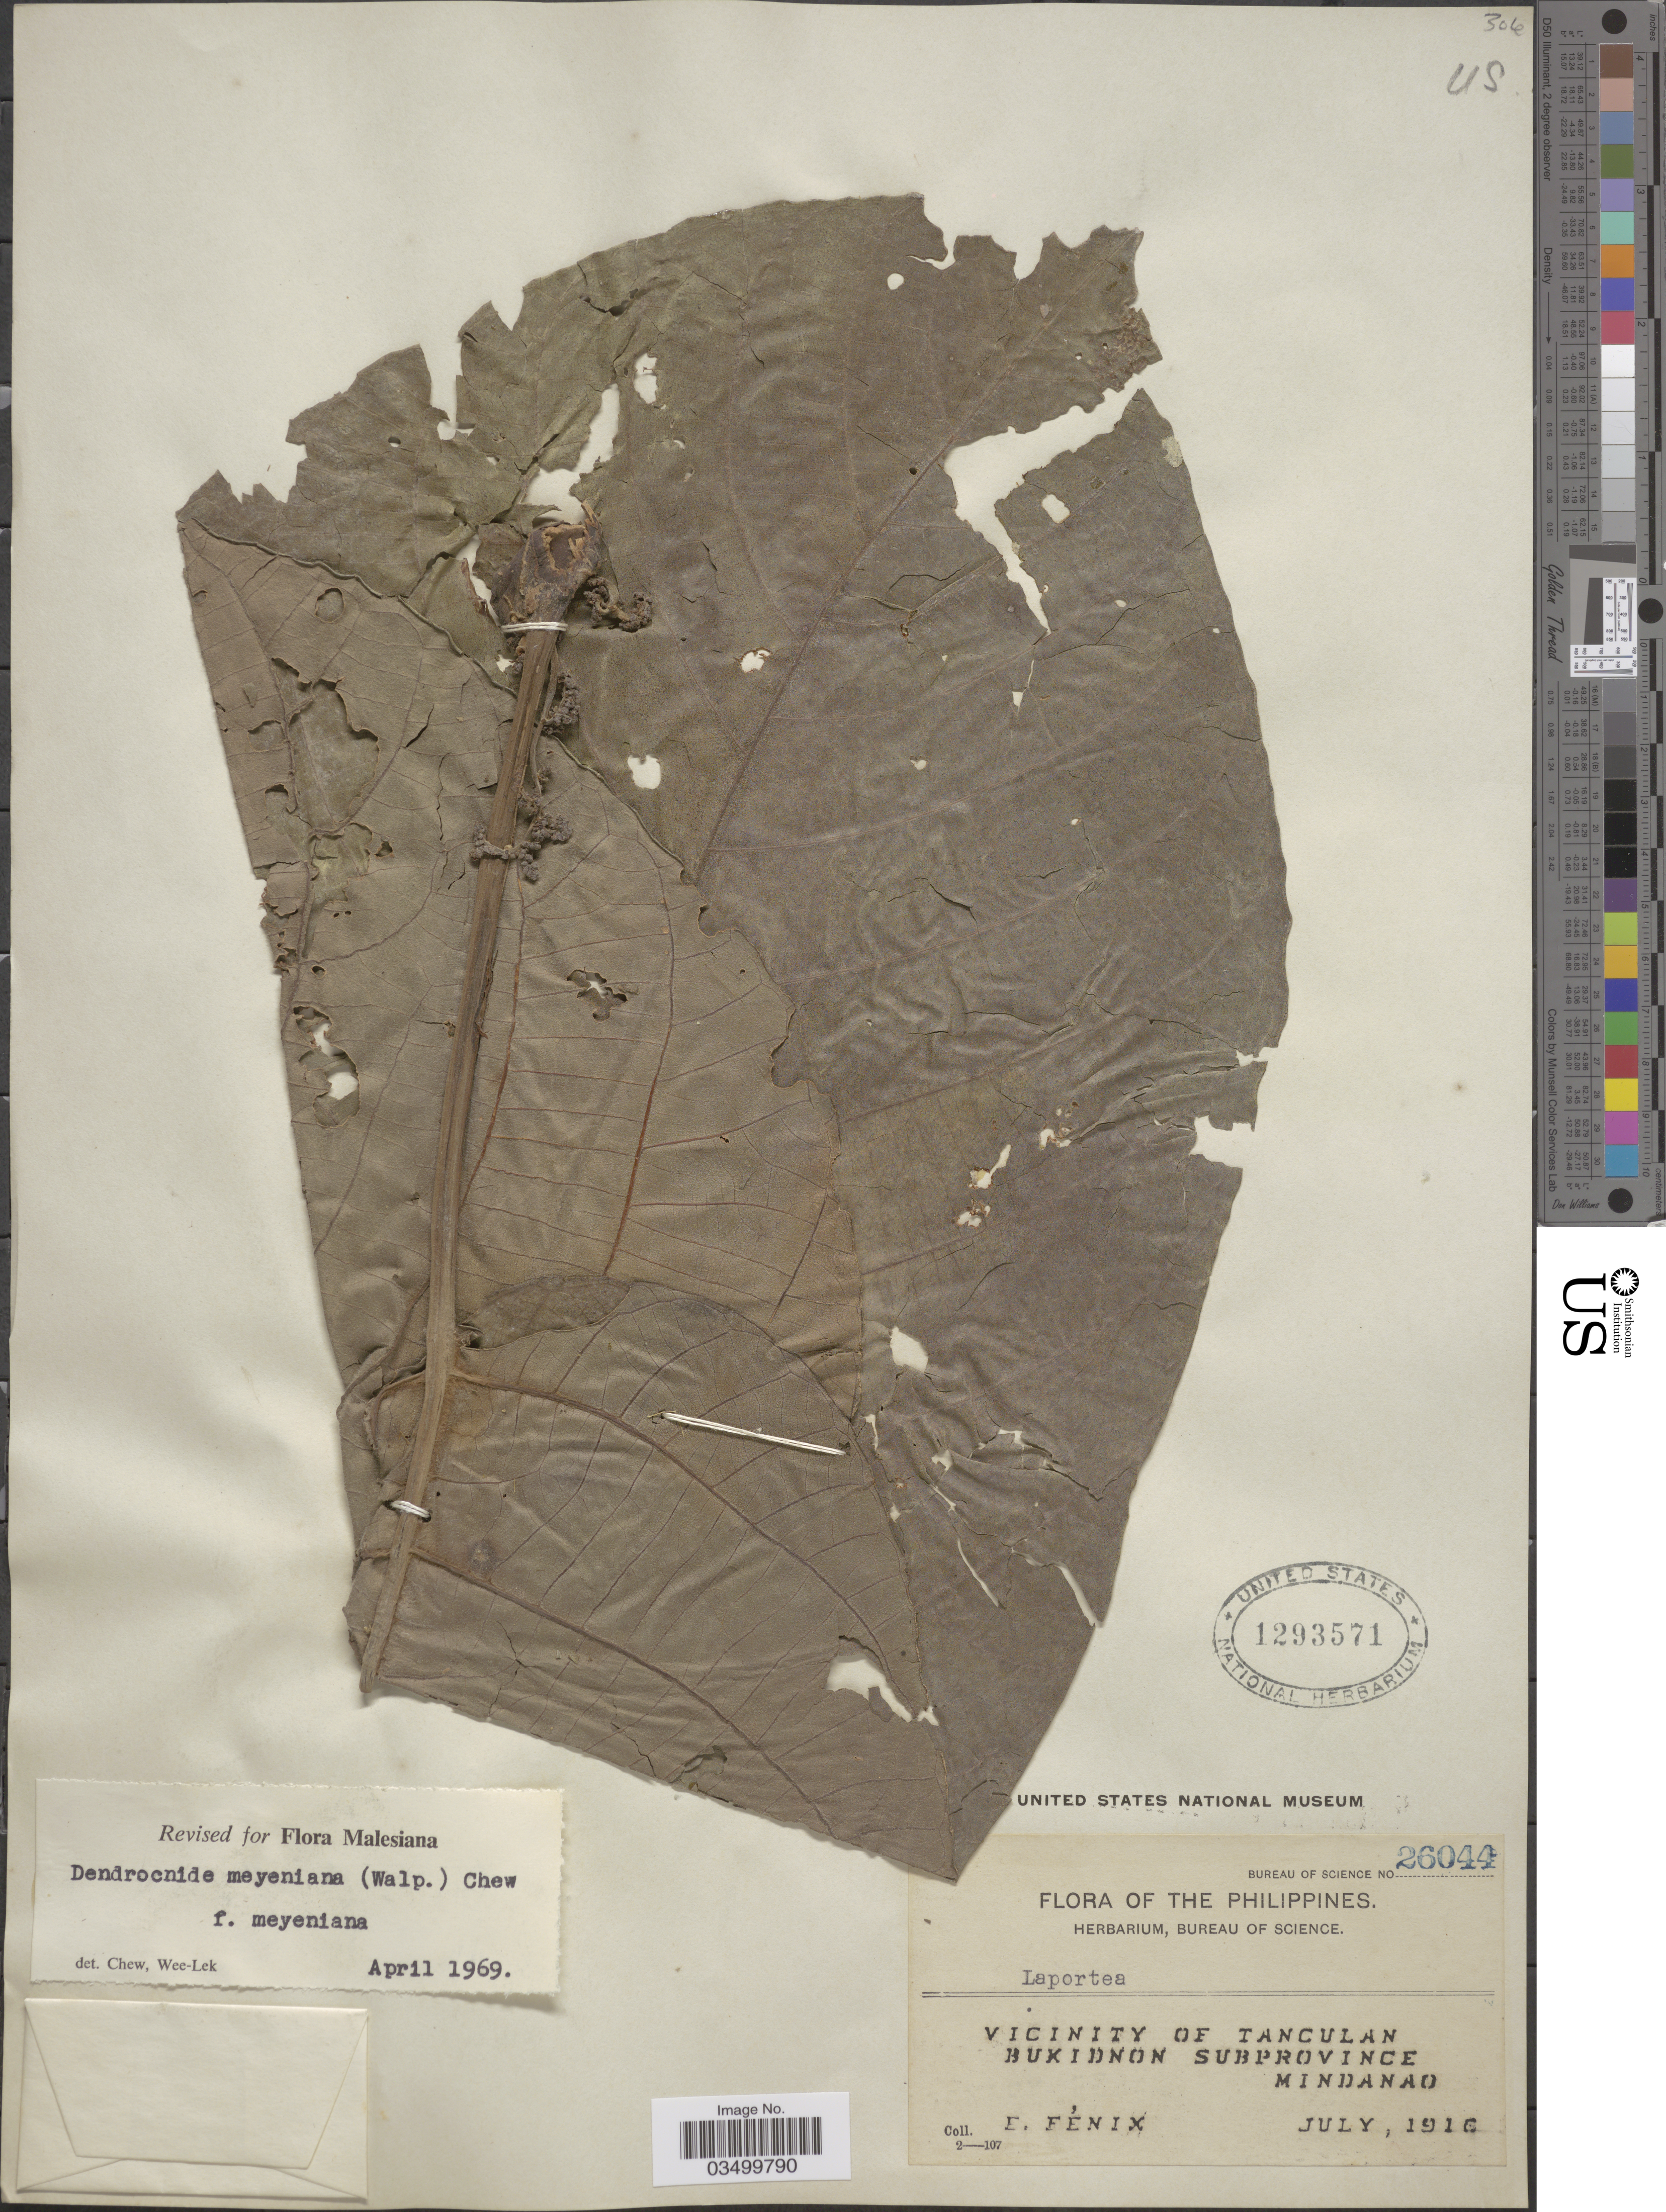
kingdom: Plantae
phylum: Tracheophyta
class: Magnoliopsida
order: Rosales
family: Urticaceae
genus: Dendrocnide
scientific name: Dendrocnide meyeniana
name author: (Walp.) Chew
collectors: E. Fénix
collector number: Bureau of Science 26044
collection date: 1916-07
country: Philippines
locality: The Philippines. Vicinity of Tanculan. Bukidnon Subprovince. Mindanao.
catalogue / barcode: US 1293571